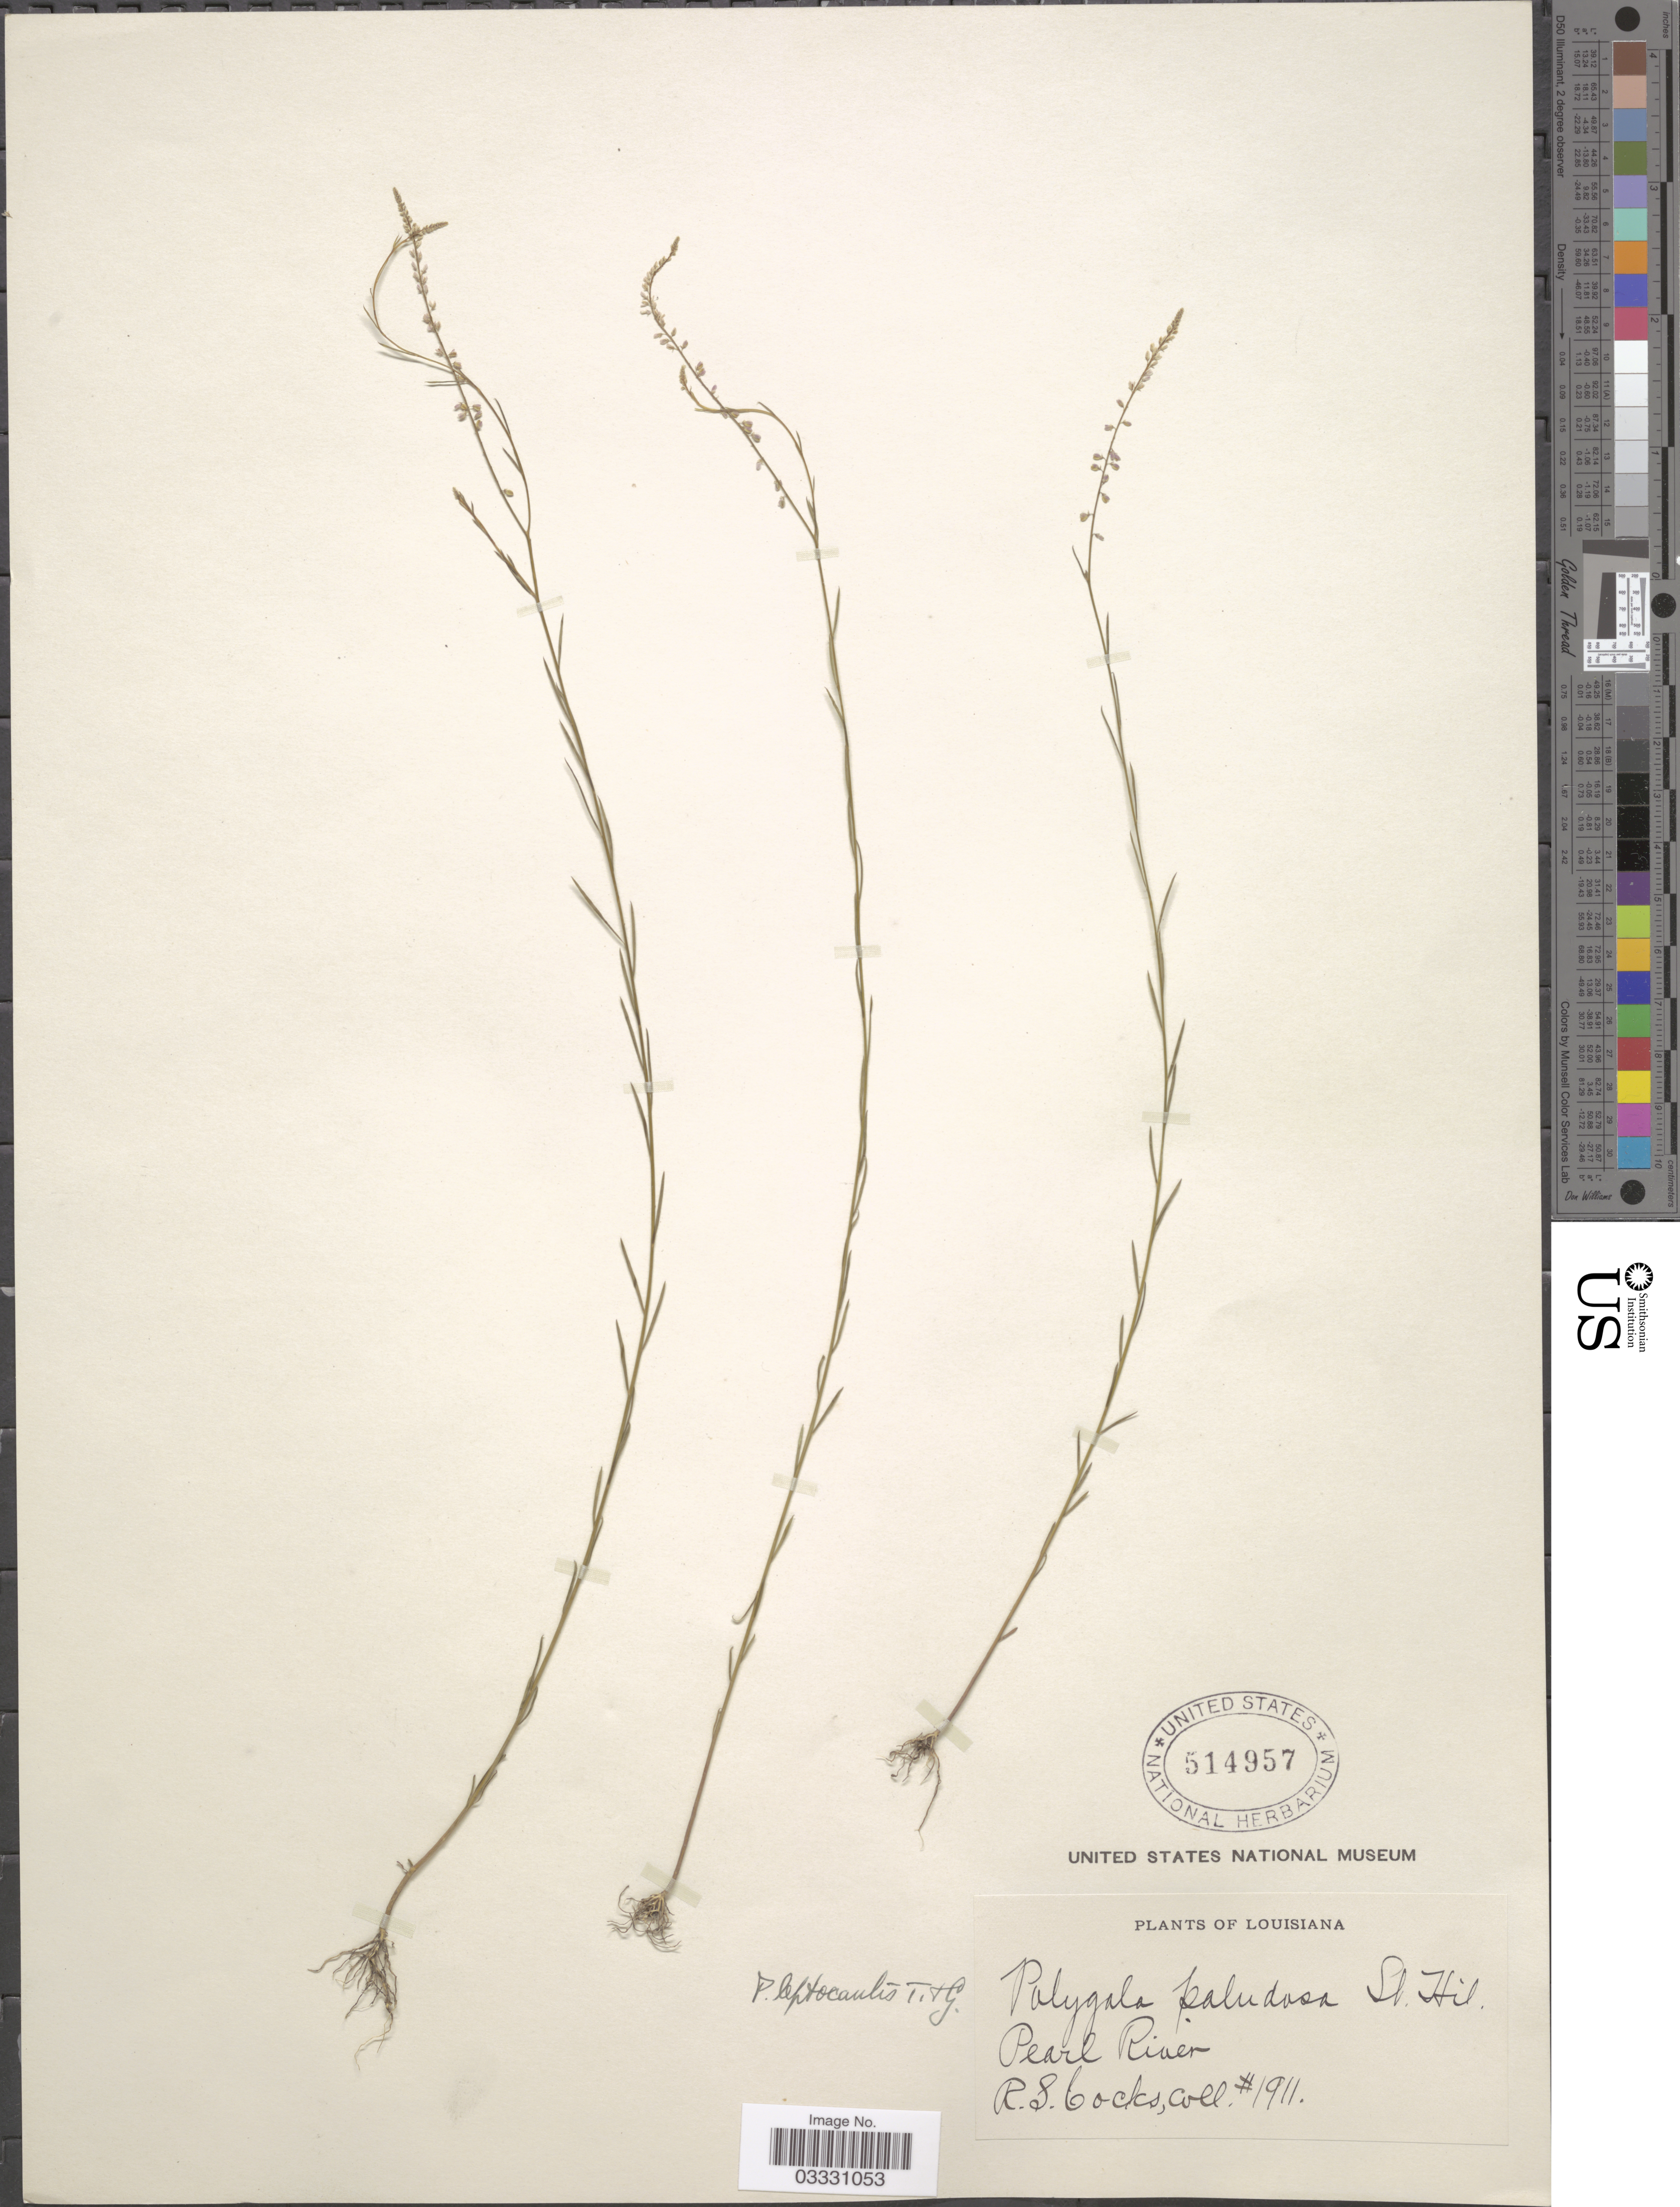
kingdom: Plantae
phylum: Tracheophyta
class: Magnoliopsida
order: Fabales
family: Polygalaceae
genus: Polygala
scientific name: Polygala leptocaulis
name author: Torr. & A. Gray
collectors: R. Cocks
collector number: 1911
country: United States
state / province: Louisiana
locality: Pearl River.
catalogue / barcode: US 514957